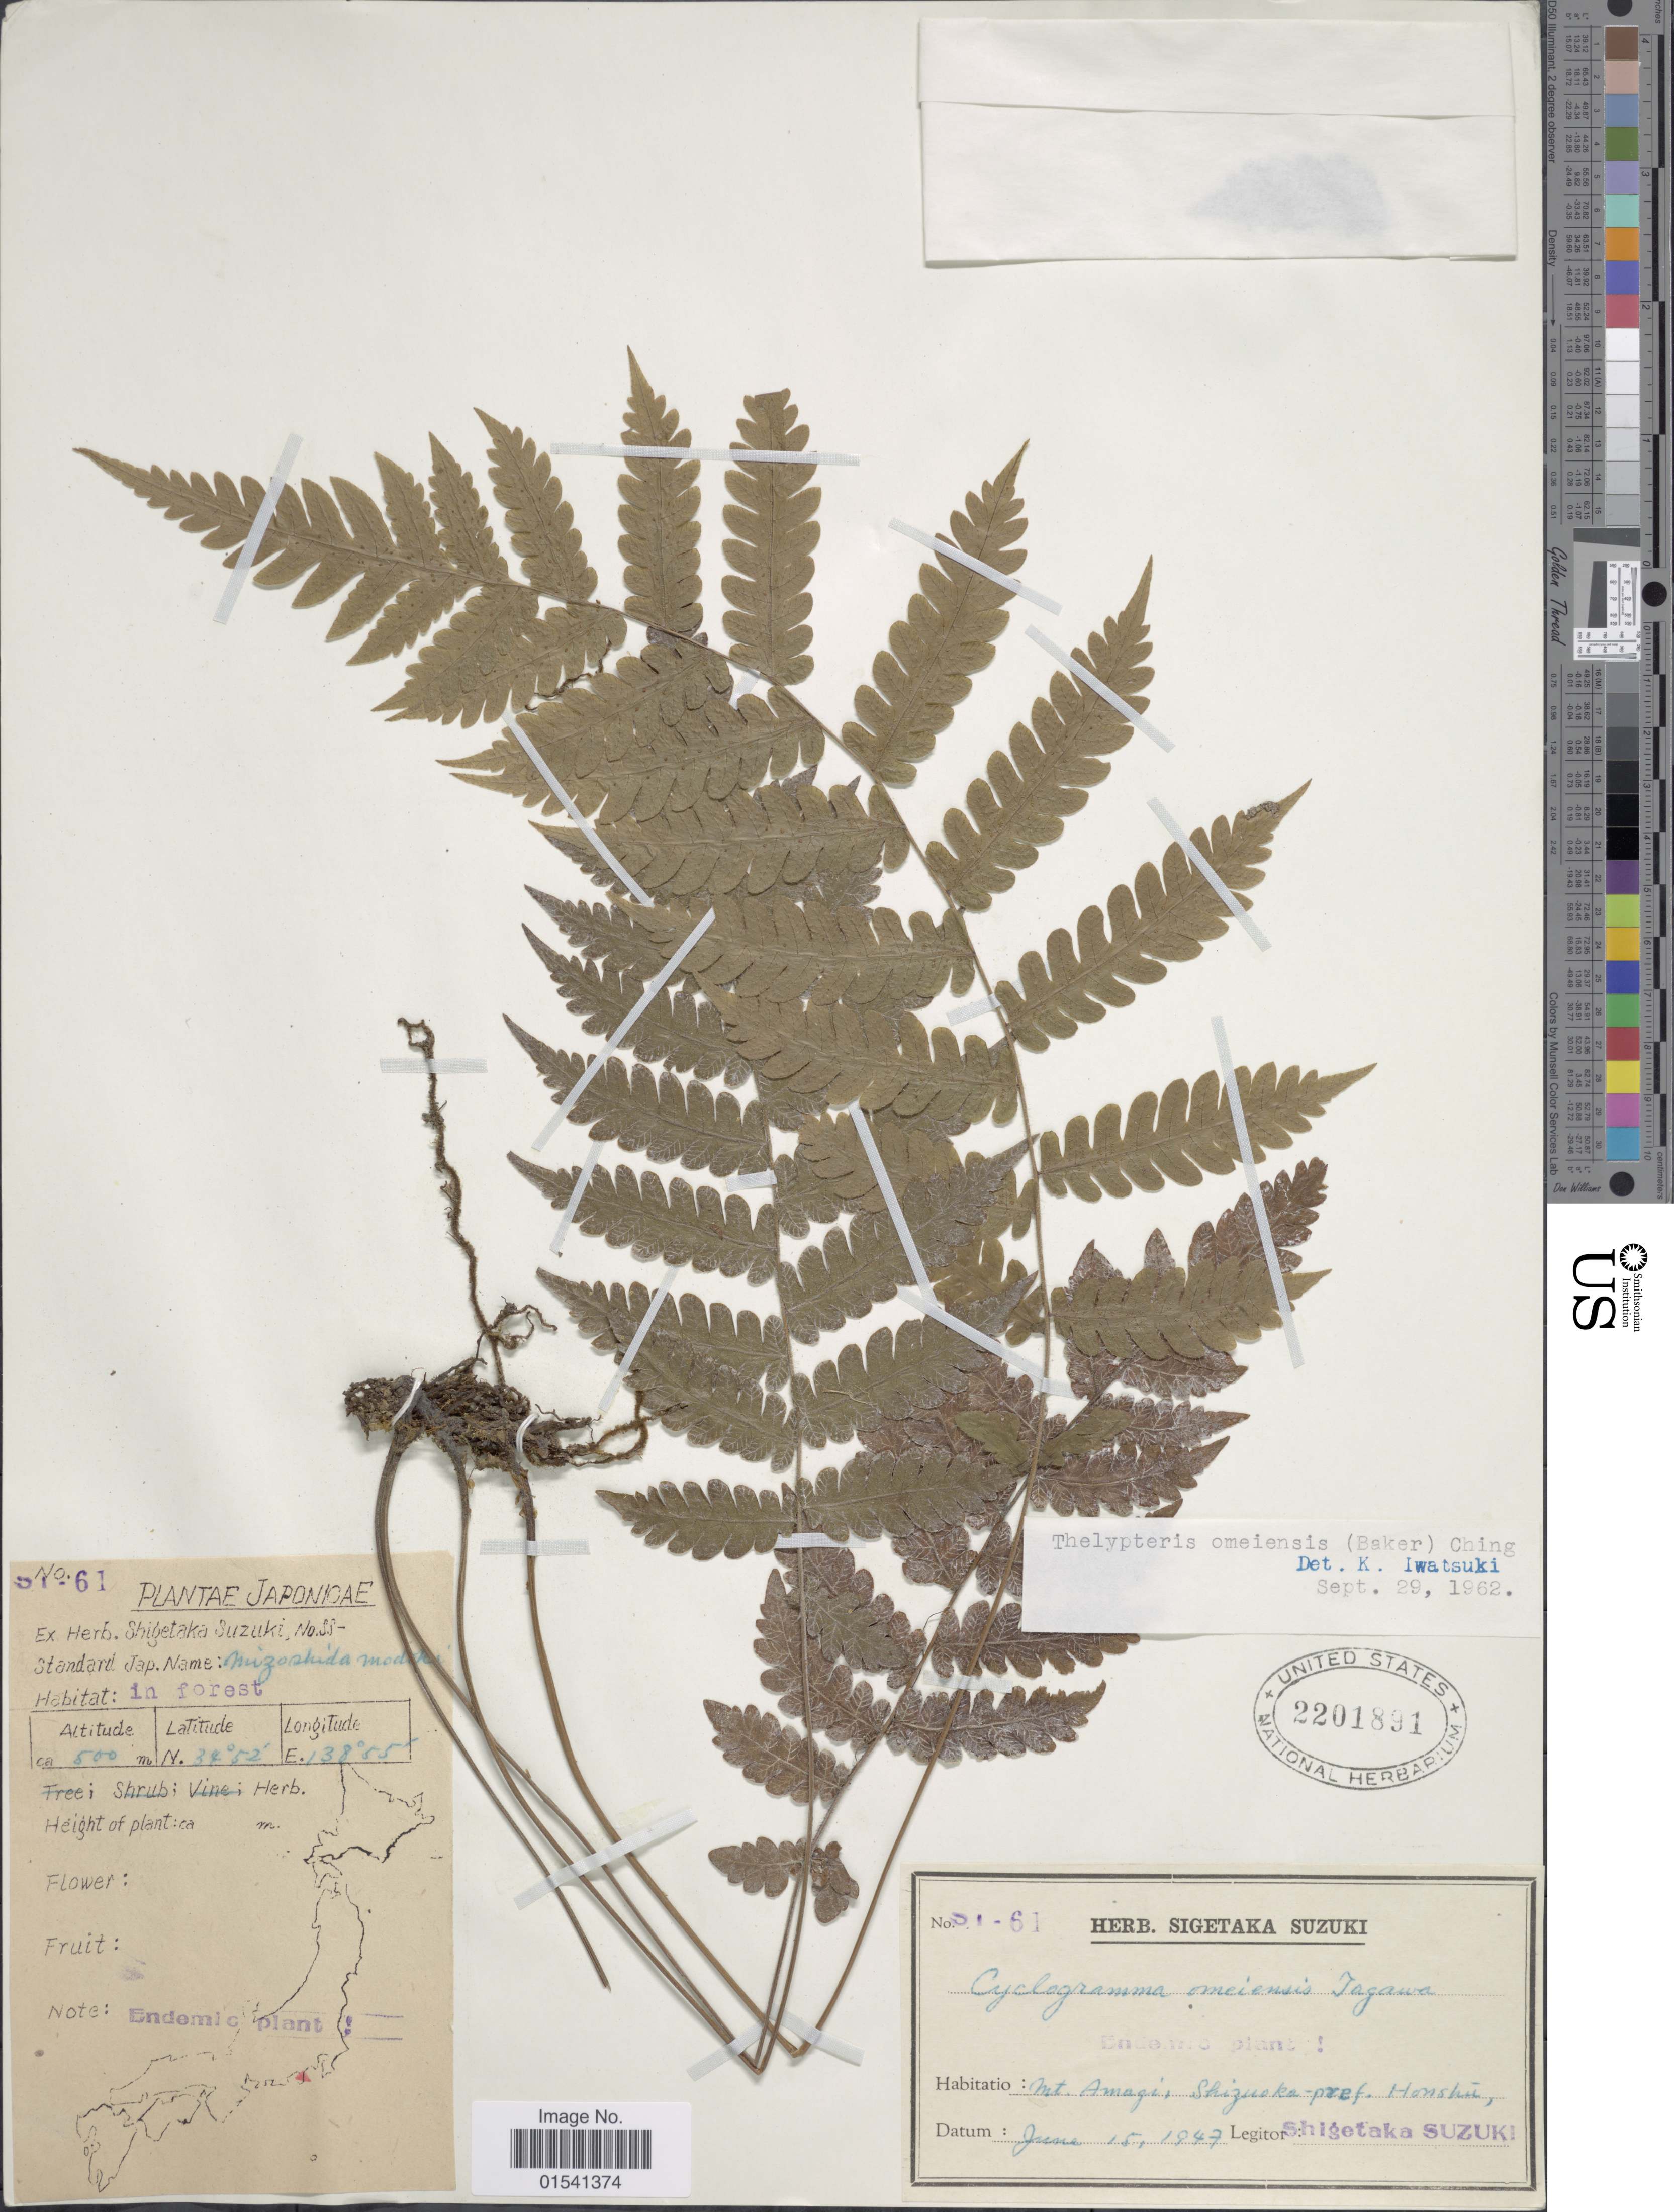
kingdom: Plantae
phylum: Tracheophyta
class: Polypodiopsida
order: Polypodiales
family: Thelypteridaceae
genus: Cyclogramma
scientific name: Cyclogramma omeiensis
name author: (Baker) Tagawa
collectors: S. Suzuki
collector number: SI-61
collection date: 1947-06-15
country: Japan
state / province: Sizuoka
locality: Mt Amagi, Shizuoka-pref. Honshu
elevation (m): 500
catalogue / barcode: US 2201891